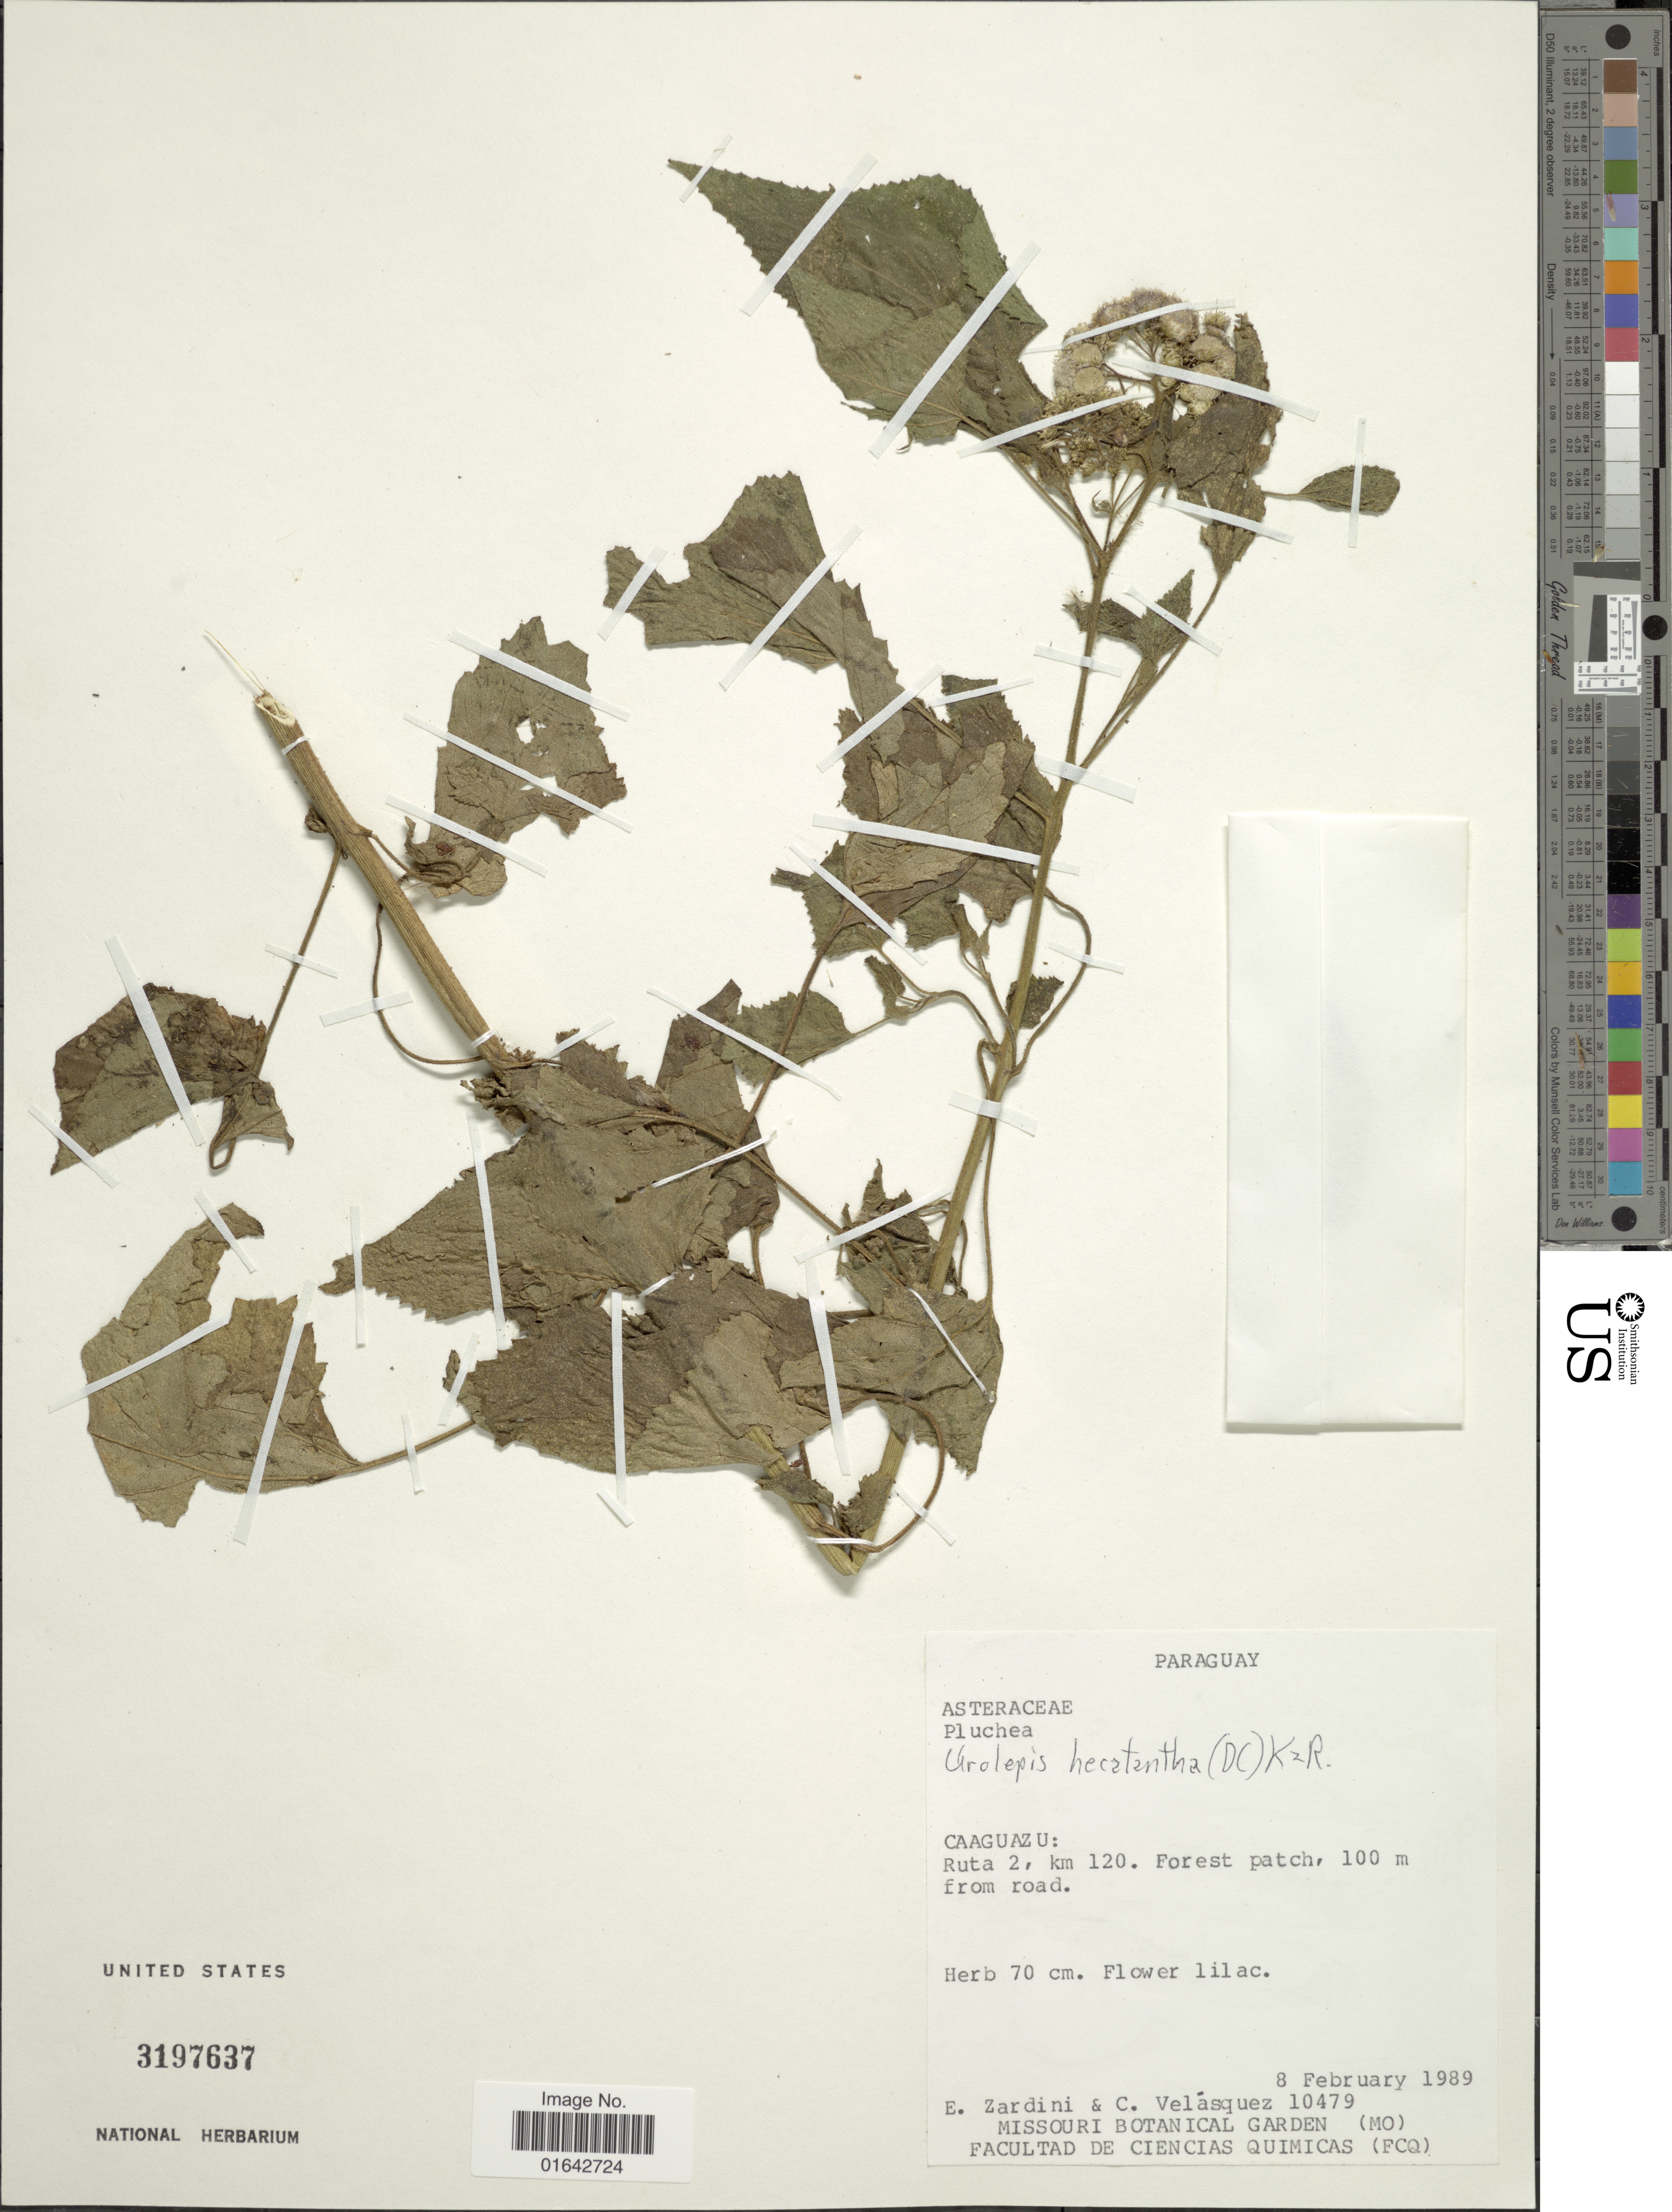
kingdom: Plantae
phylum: Tracheophyta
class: Magnoliopsida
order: Asterales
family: Asteraceae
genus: Urolepis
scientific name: Urolepis hecatantha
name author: (DC.) R.M. King & H. Rob.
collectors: E. M. Zardini & C. Velásquez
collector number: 10479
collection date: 1989-02-08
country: Paraguay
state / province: Caaguazu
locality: Caaguazu, Ruta 2, km 120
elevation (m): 100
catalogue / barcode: US 3197637